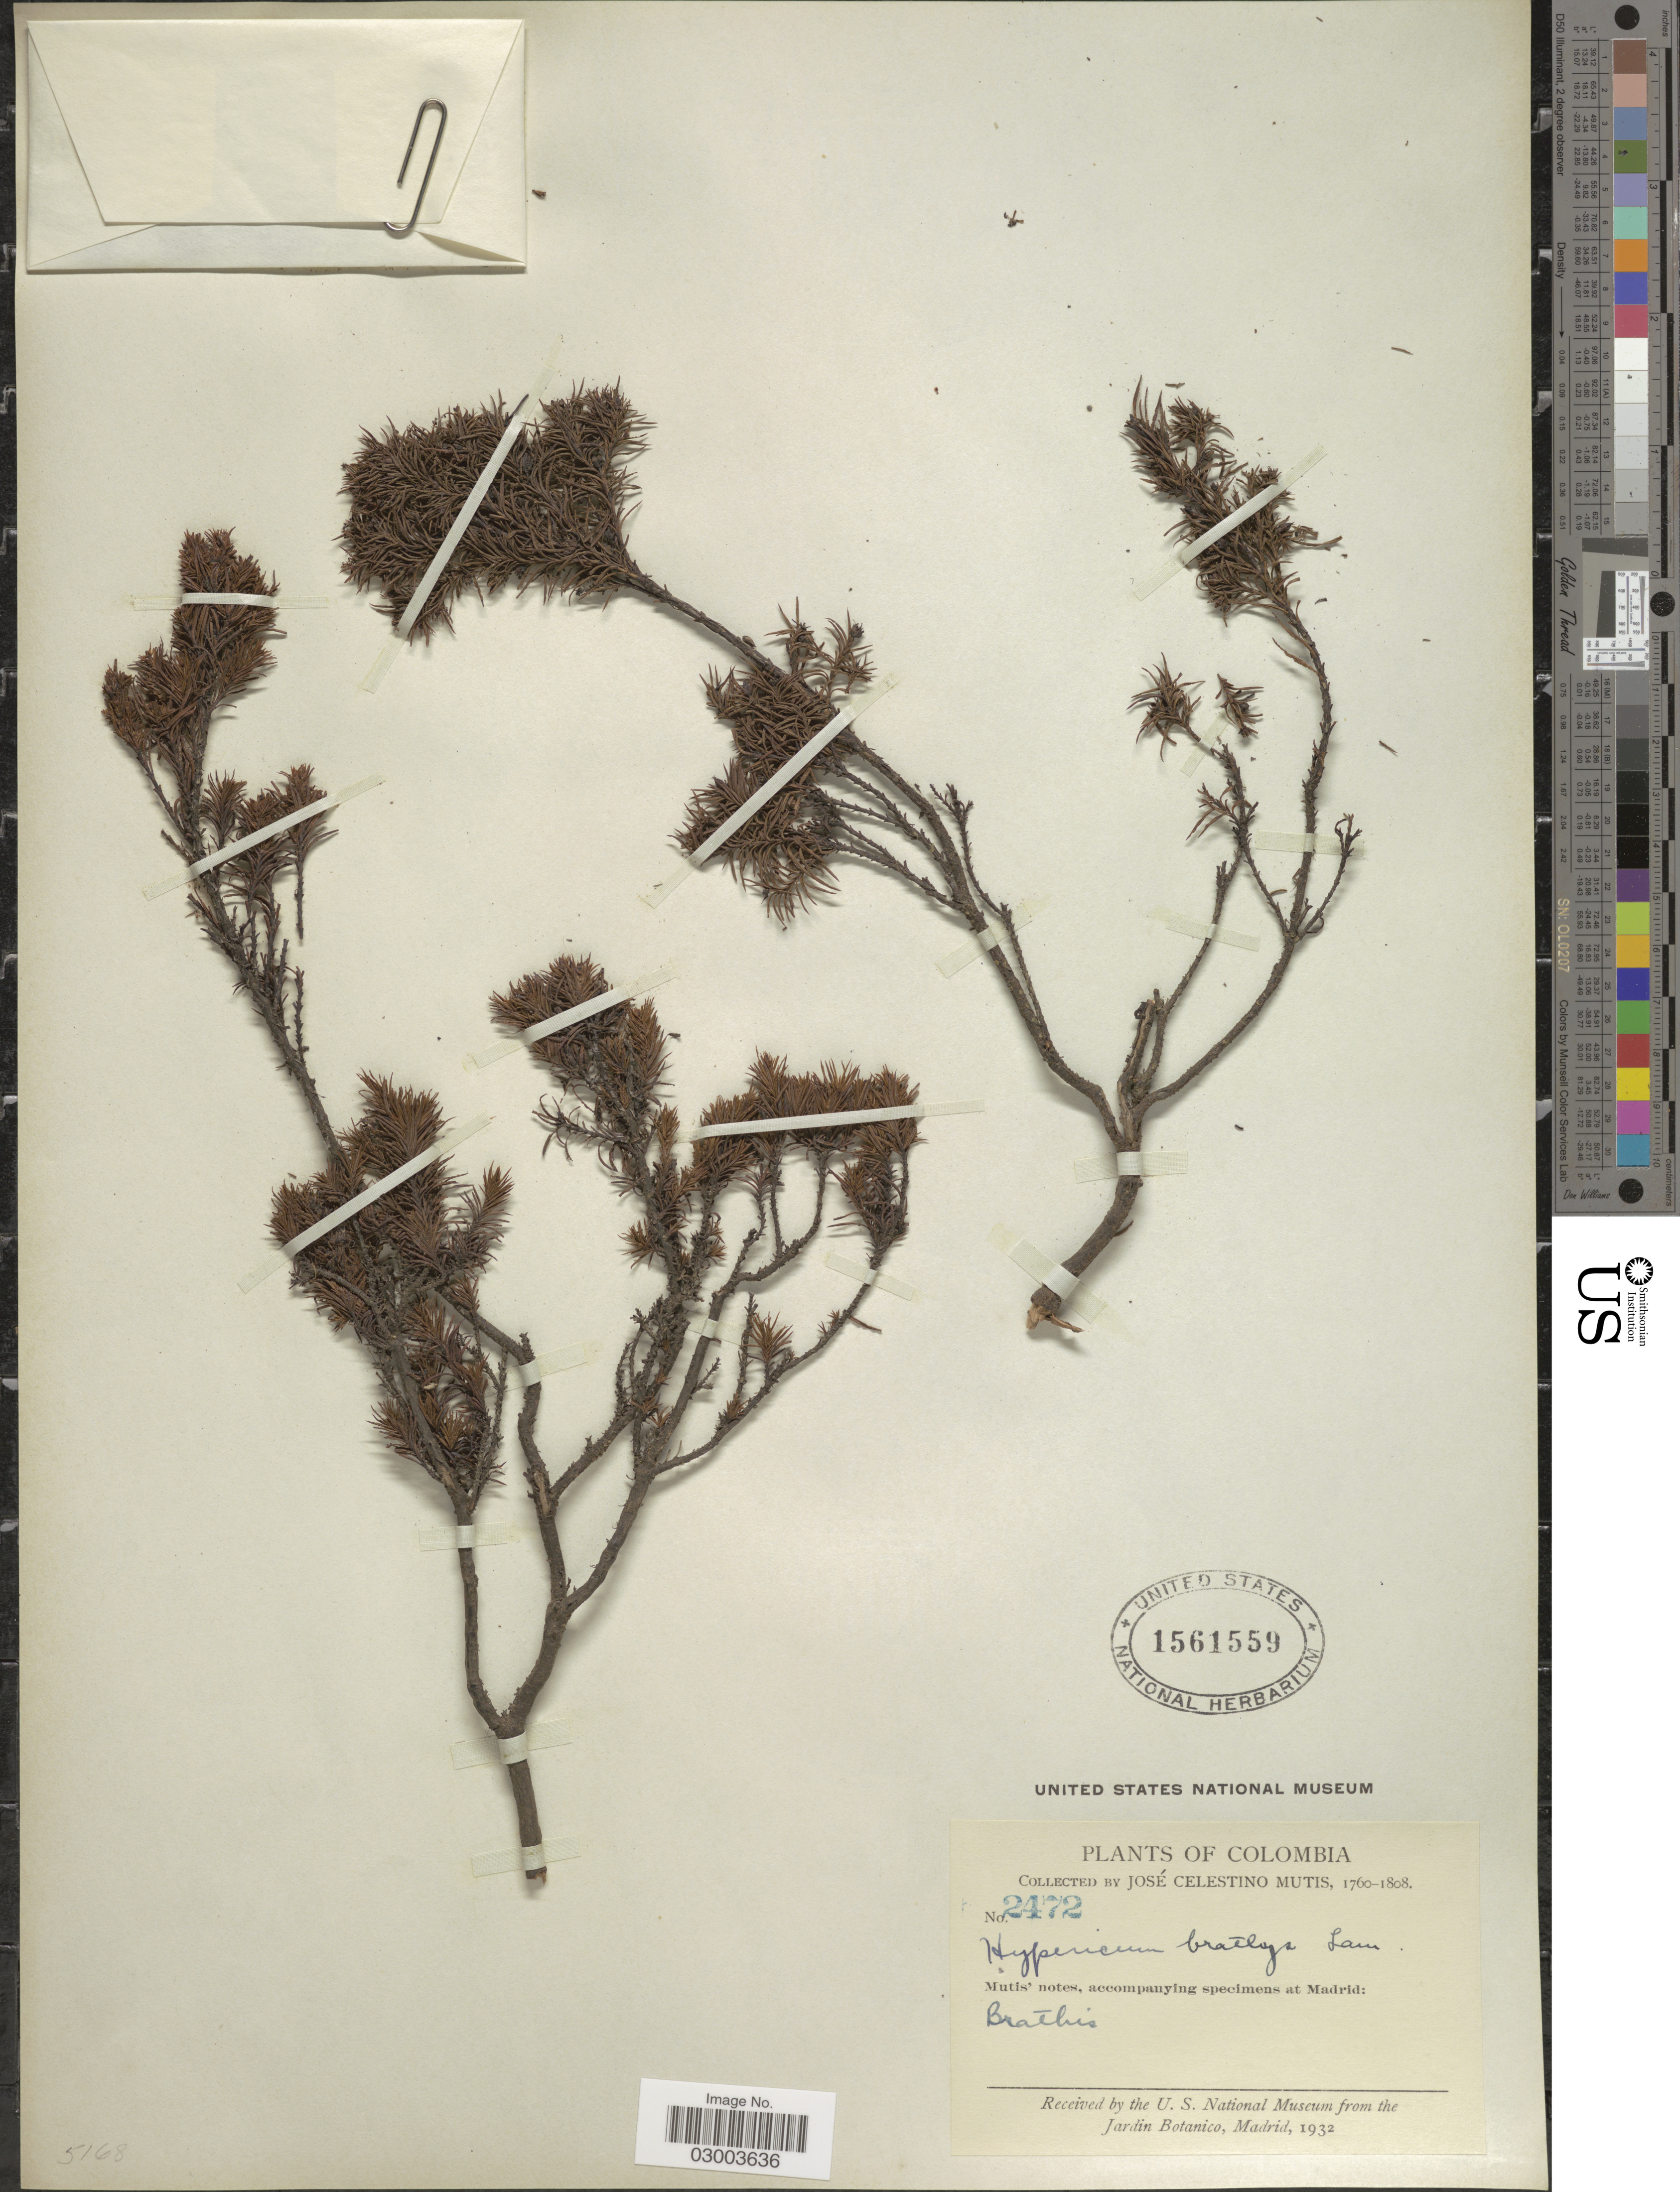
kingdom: Plantae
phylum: Tracheophyta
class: Magnoliopsida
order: Malpighiales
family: Hypericaceae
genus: Hypericum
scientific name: Hypericum juniperinum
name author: Kunth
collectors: J. C. B. Mutis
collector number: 2472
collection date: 1760/1808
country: Colombia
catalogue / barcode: US 1561559